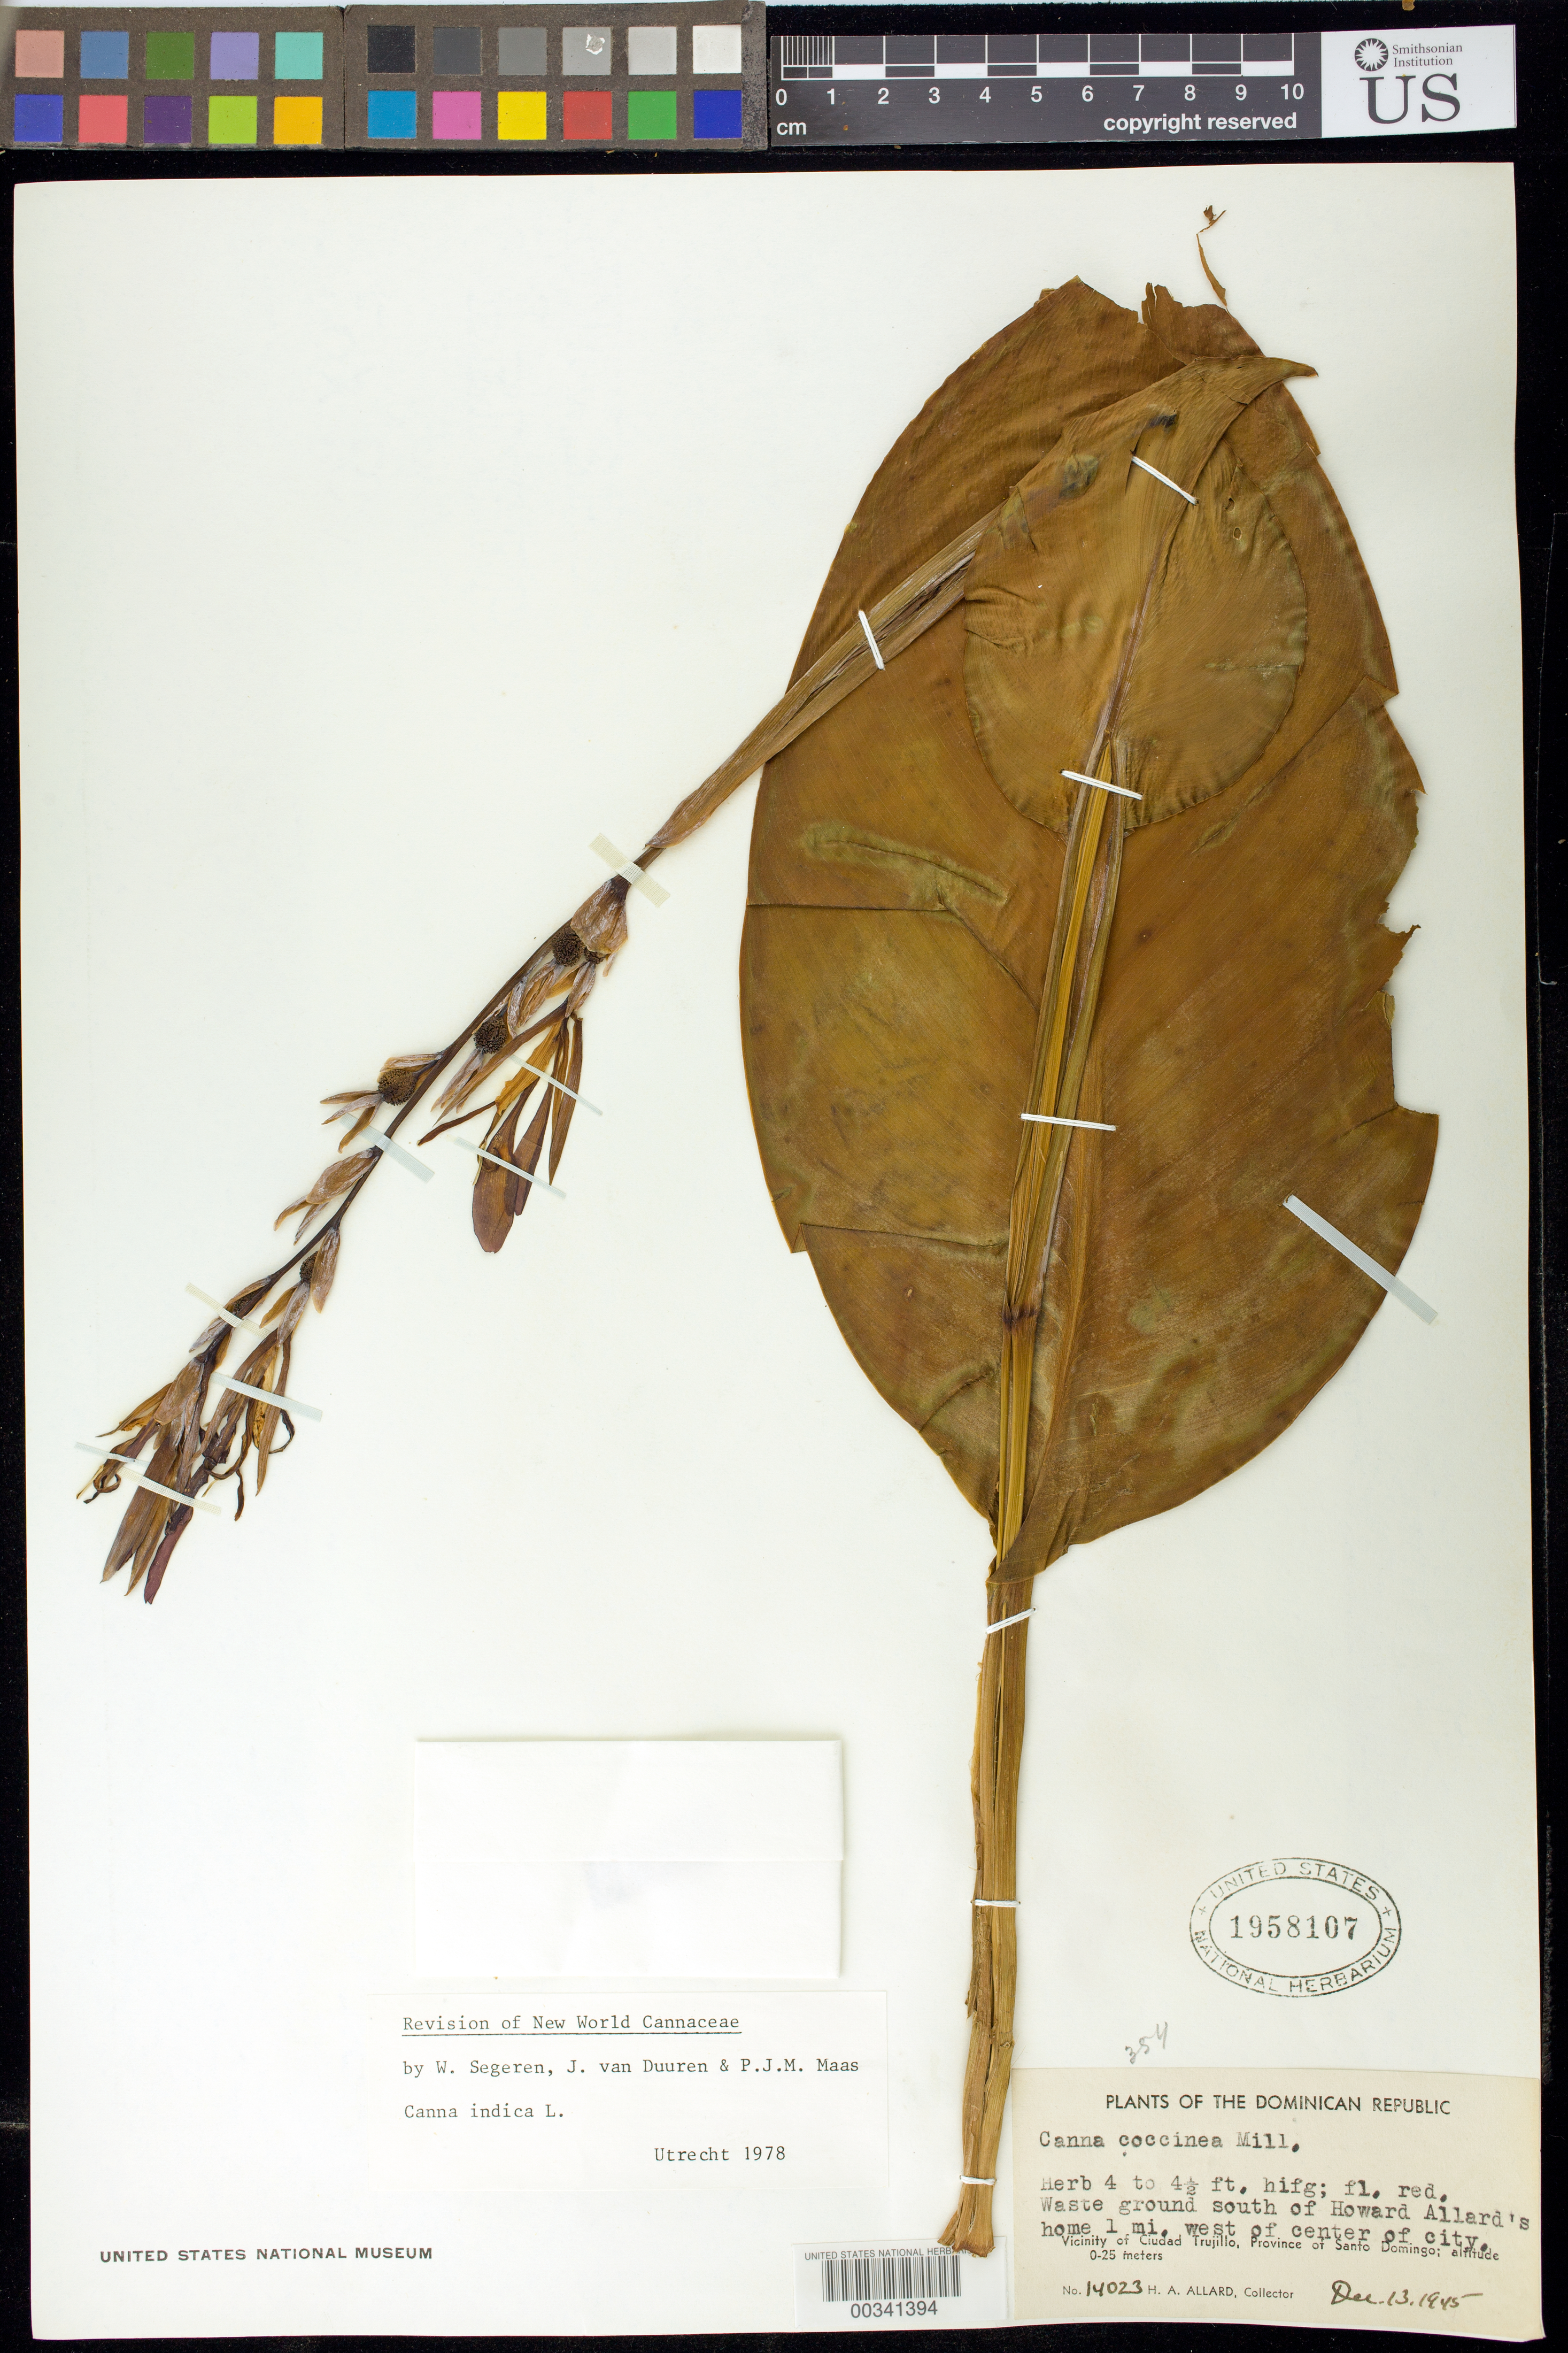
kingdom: Plantae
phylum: Tracheophyta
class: Liliopsida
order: Zingiberales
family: Cannaceae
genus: Canna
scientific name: Canna indica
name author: L.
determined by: Segeren, W.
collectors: H. A. Allard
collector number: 14023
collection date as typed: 13 Dec 1945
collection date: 1945-12-13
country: Dominican Republic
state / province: Distrito Nacional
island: Hispaniola Island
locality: Waste ground s of howard allard's home 1 mi w of center of city, vicinity of ciudad trujillo, prov of santo domingo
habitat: waste ground of home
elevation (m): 0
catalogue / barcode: US 1958107